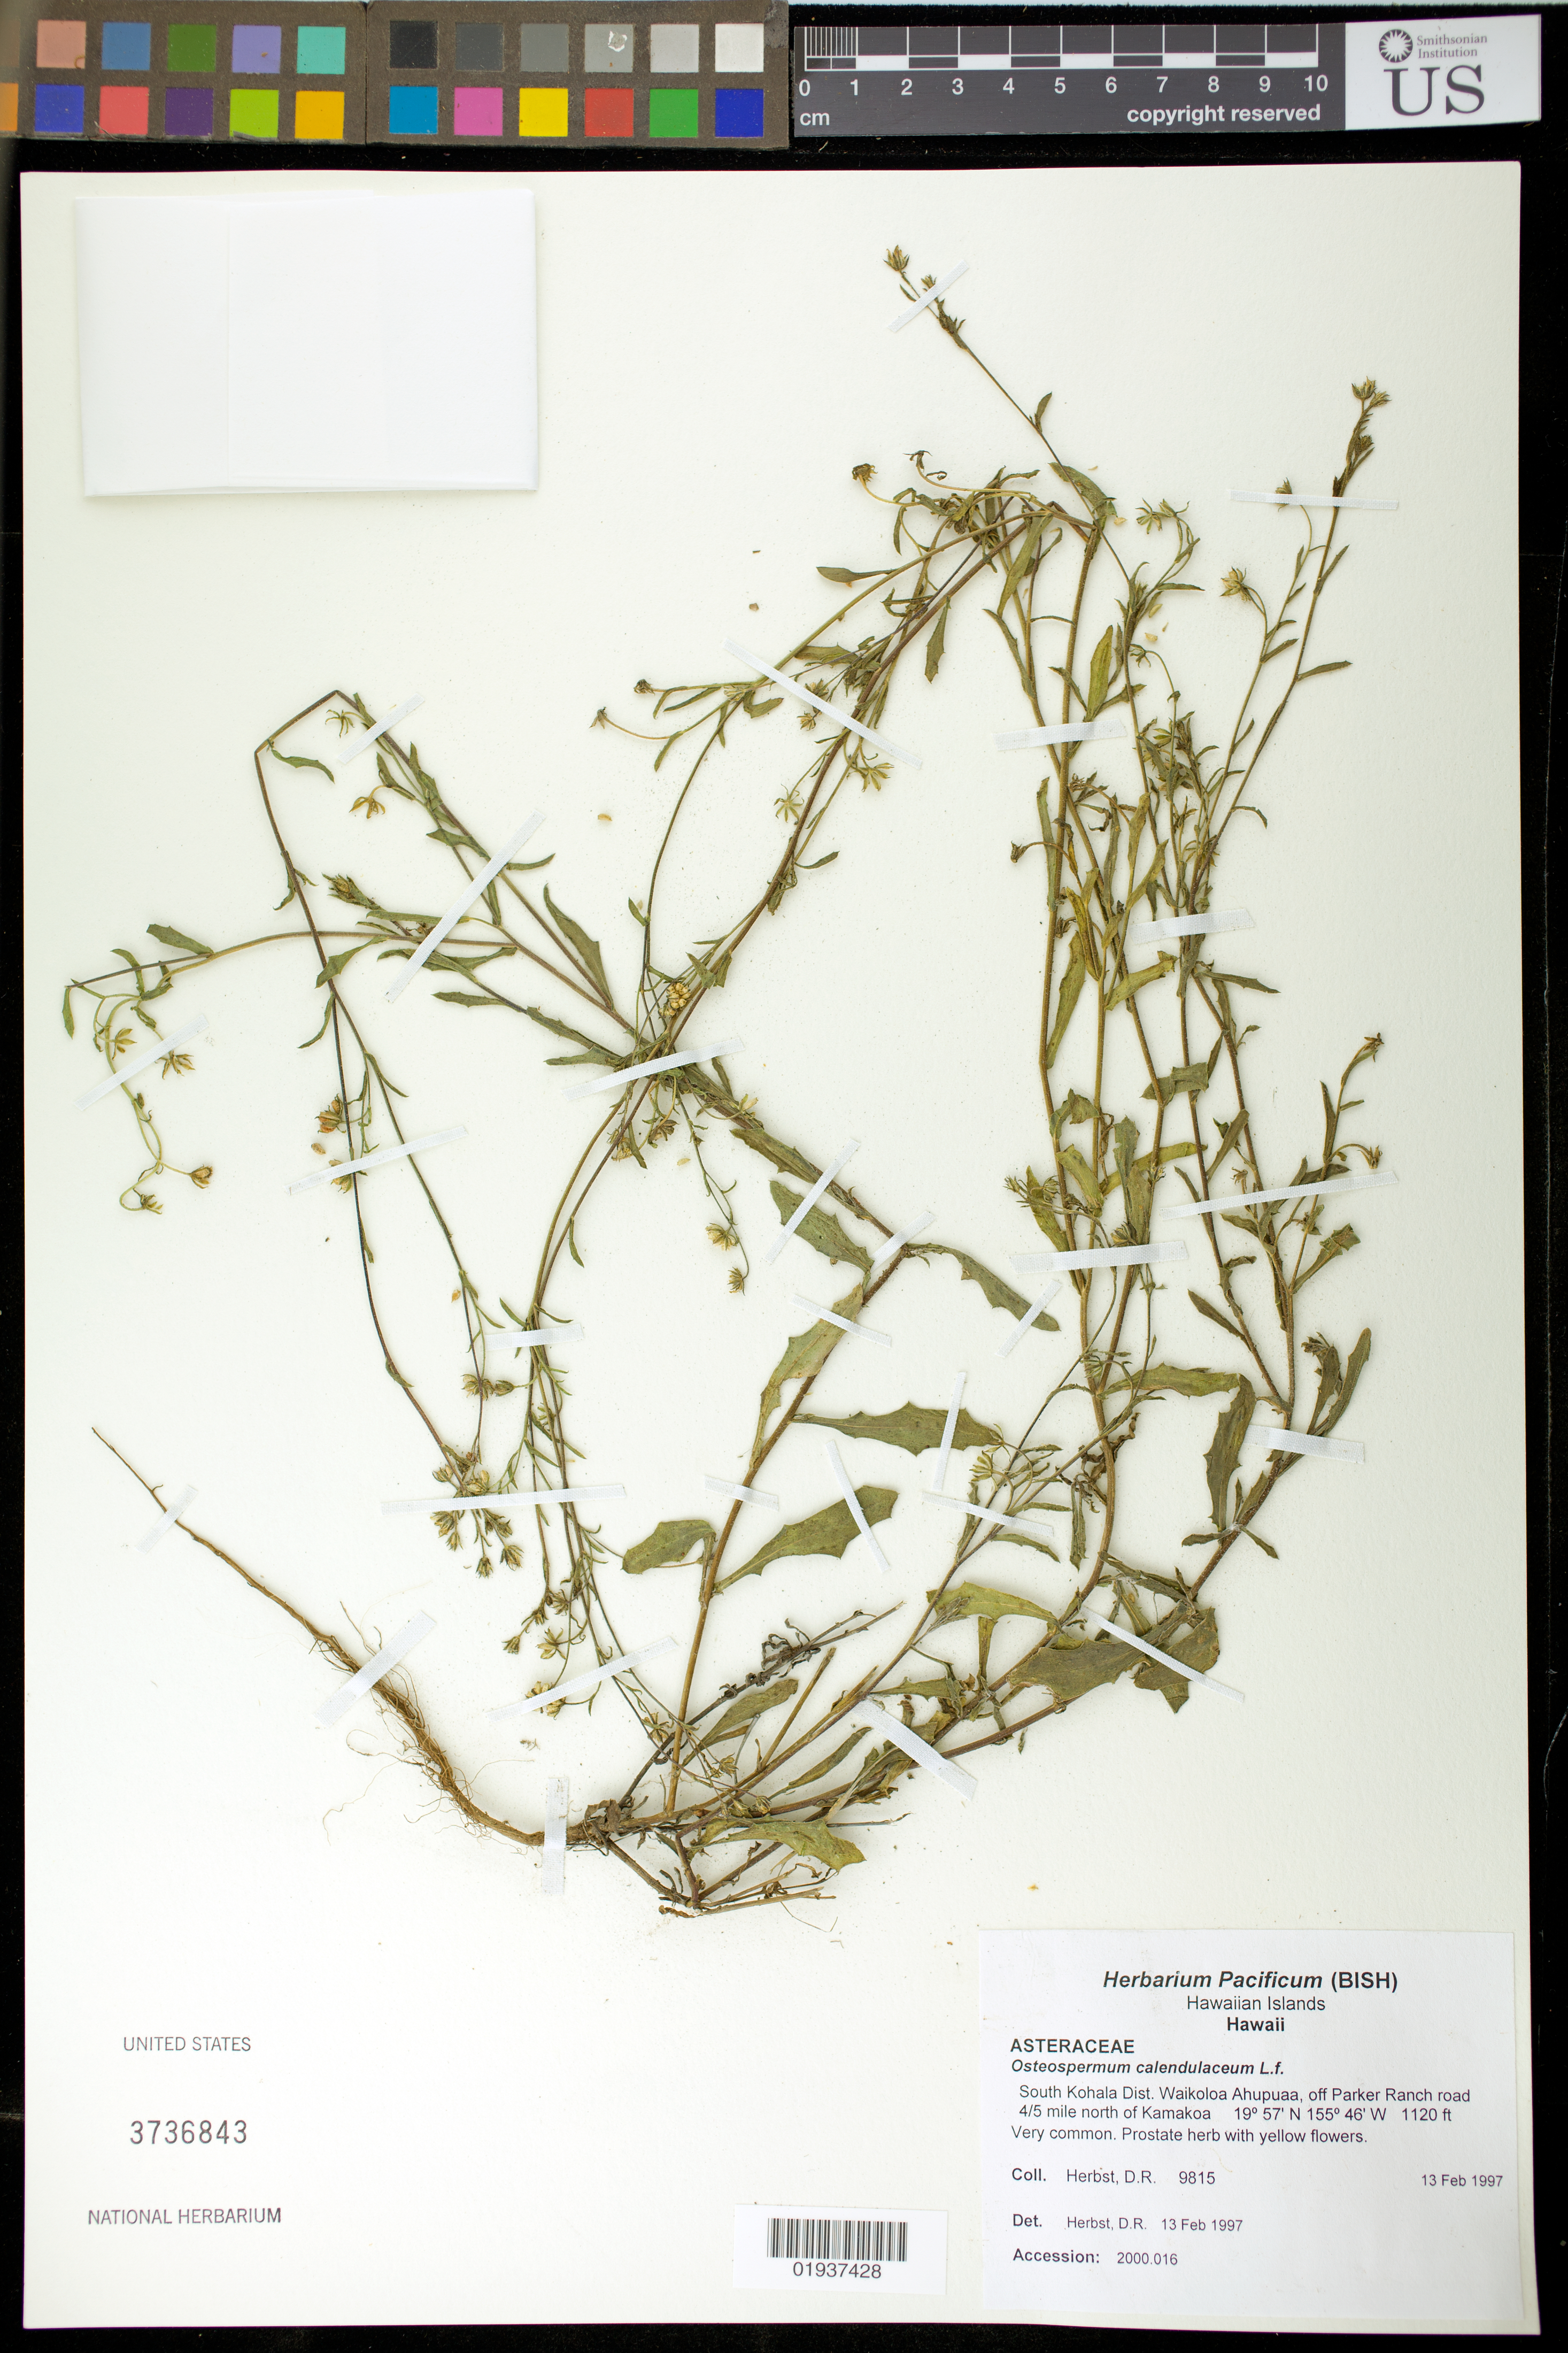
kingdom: Plantae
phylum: Tracheophyta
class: Magnoliopsida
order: Asterales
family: Asteraceae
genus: Osteospermum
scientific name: Osteospermum calendulaceum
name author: L. f.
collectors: D. R. Herbst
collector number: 9815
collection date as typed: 13 Feb 1997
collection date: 1997-02-13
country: United States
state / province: Hawaii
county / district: Hawaii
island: Hawaii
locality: South Kohala Distr., Waikoloa Ahupua'a, off Parker Ranch road 4/5th mile north of Kamakoa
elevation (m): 341.4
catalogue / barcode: US 3736843